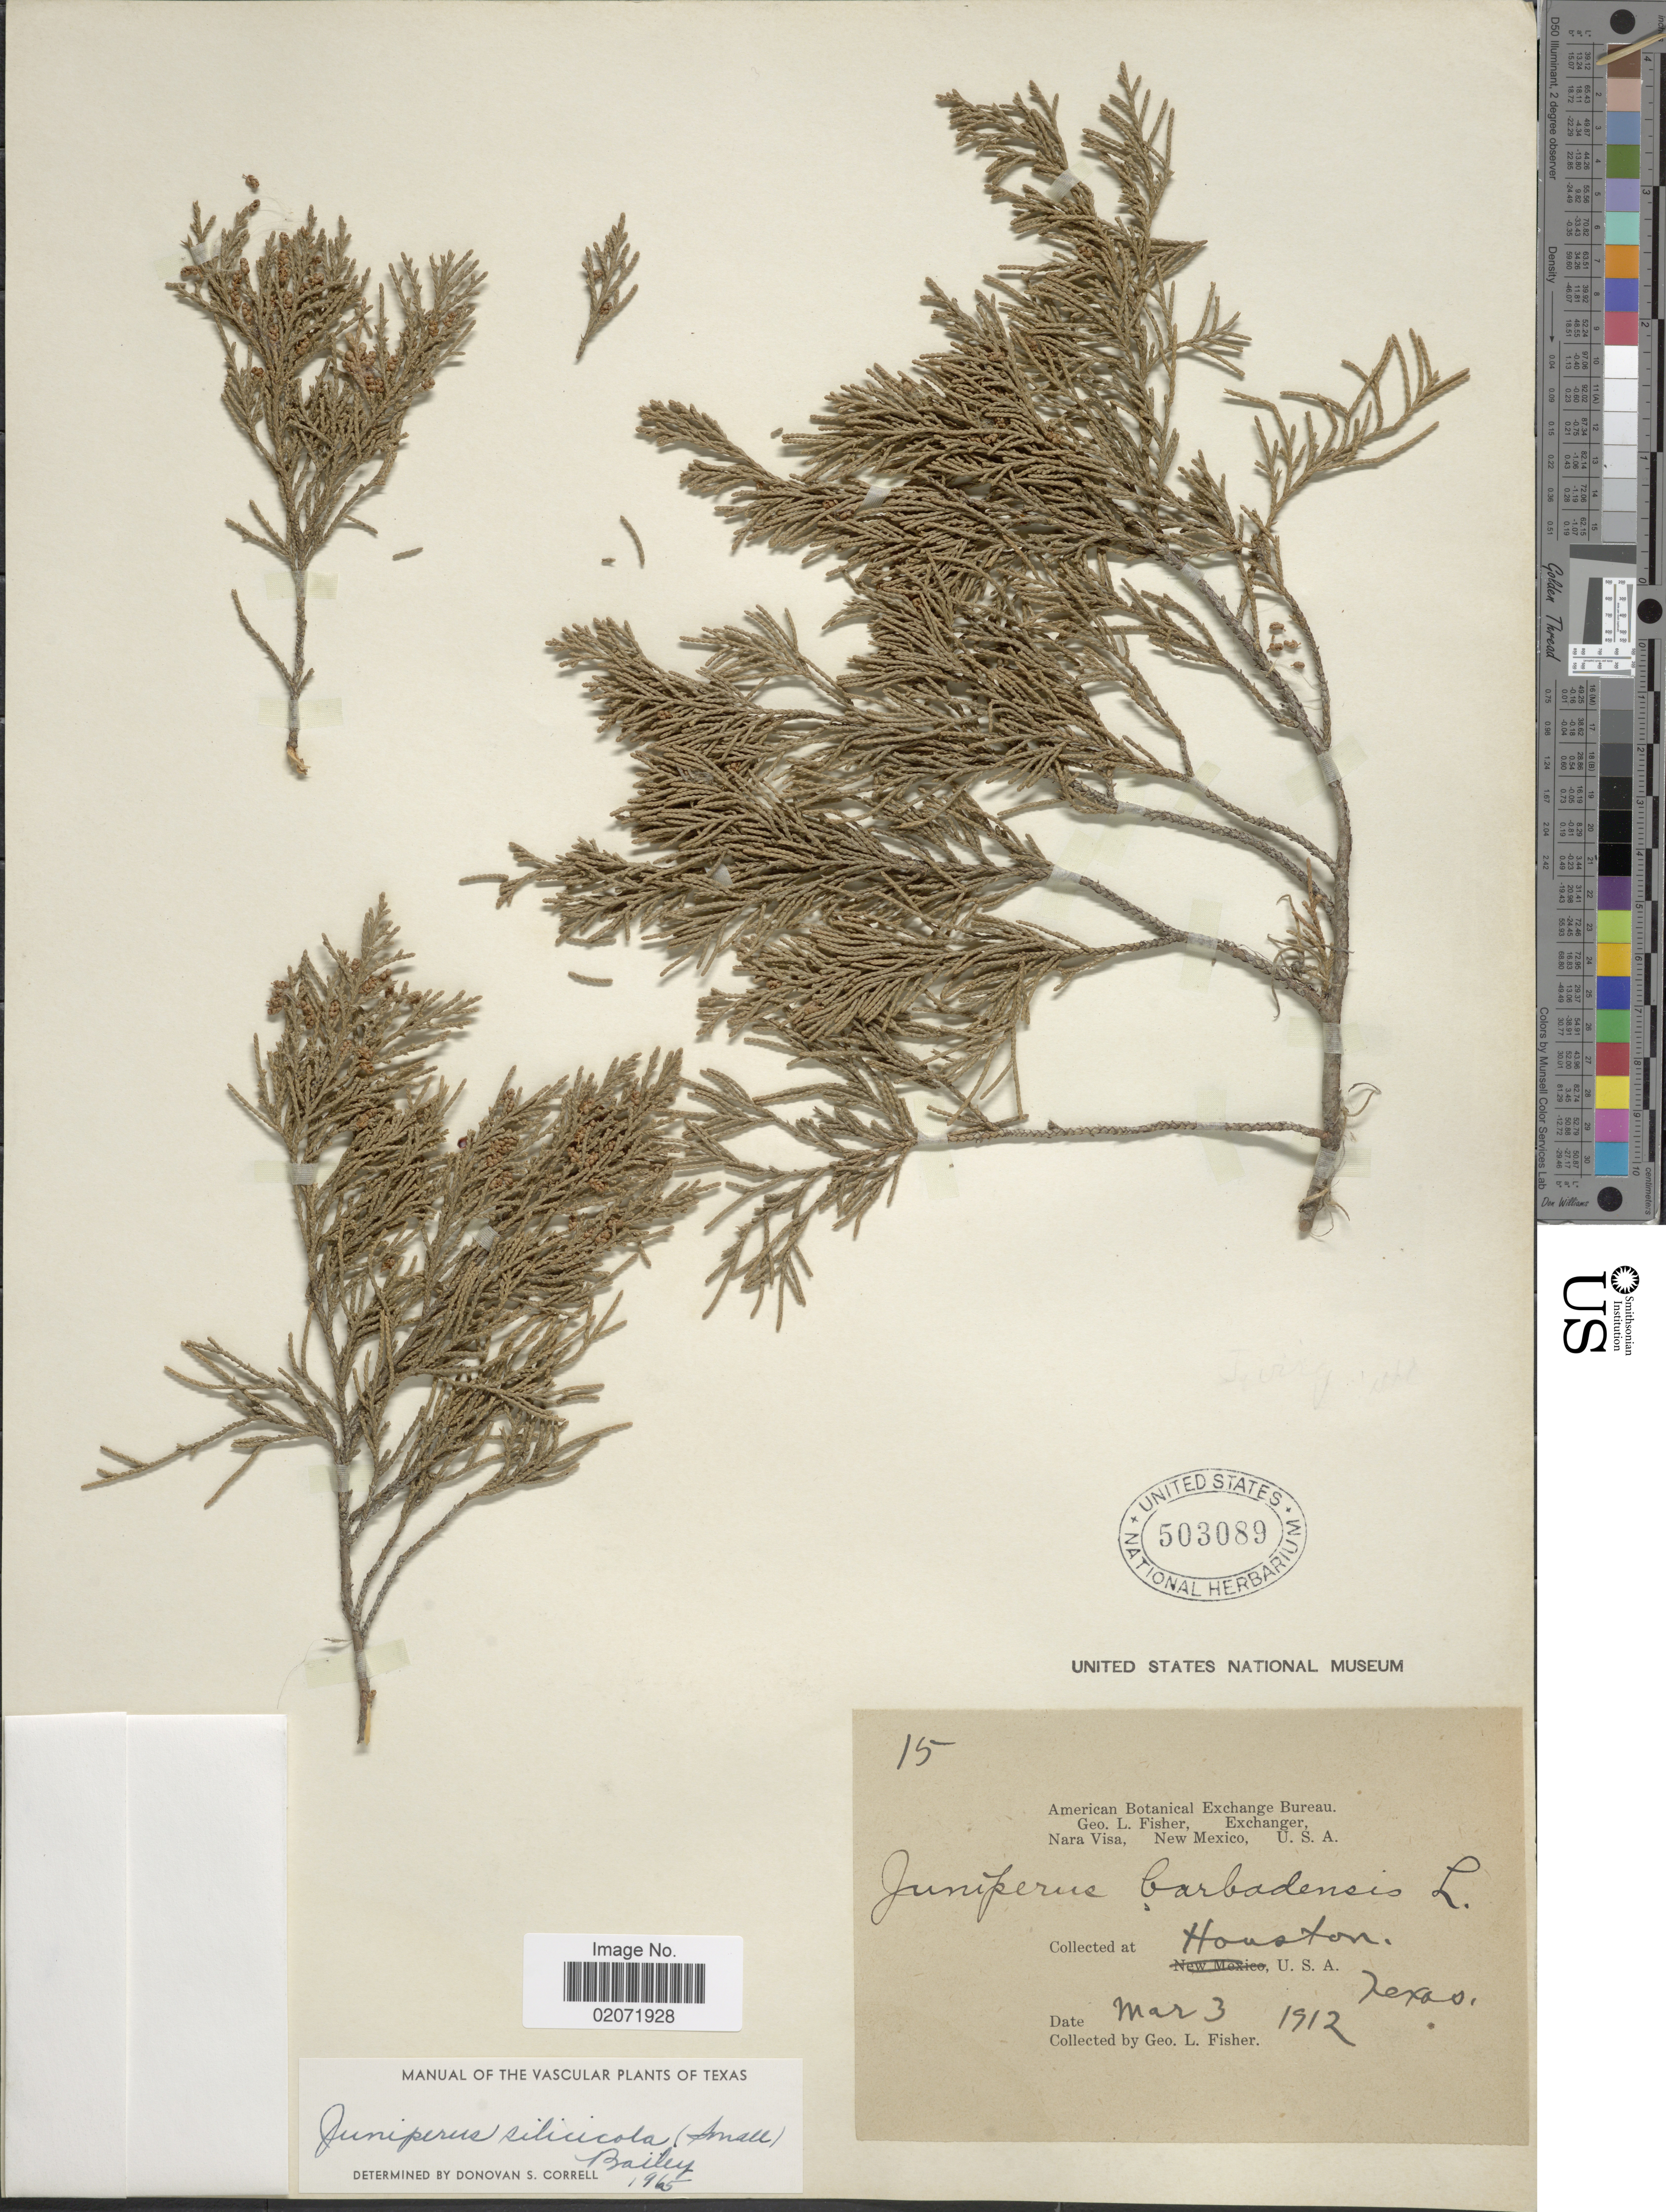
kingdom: Plantae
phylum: Tracheophyta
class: Pinopsida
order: Pinales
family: Cupressaceae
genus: Juniperus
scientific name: Juniperus silicicola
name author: (Small) L.H. Bailey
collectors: G. L. Fisher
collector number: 15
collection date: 1912-03-03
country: United States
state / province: Texas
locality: Houston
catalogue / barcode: US 503089